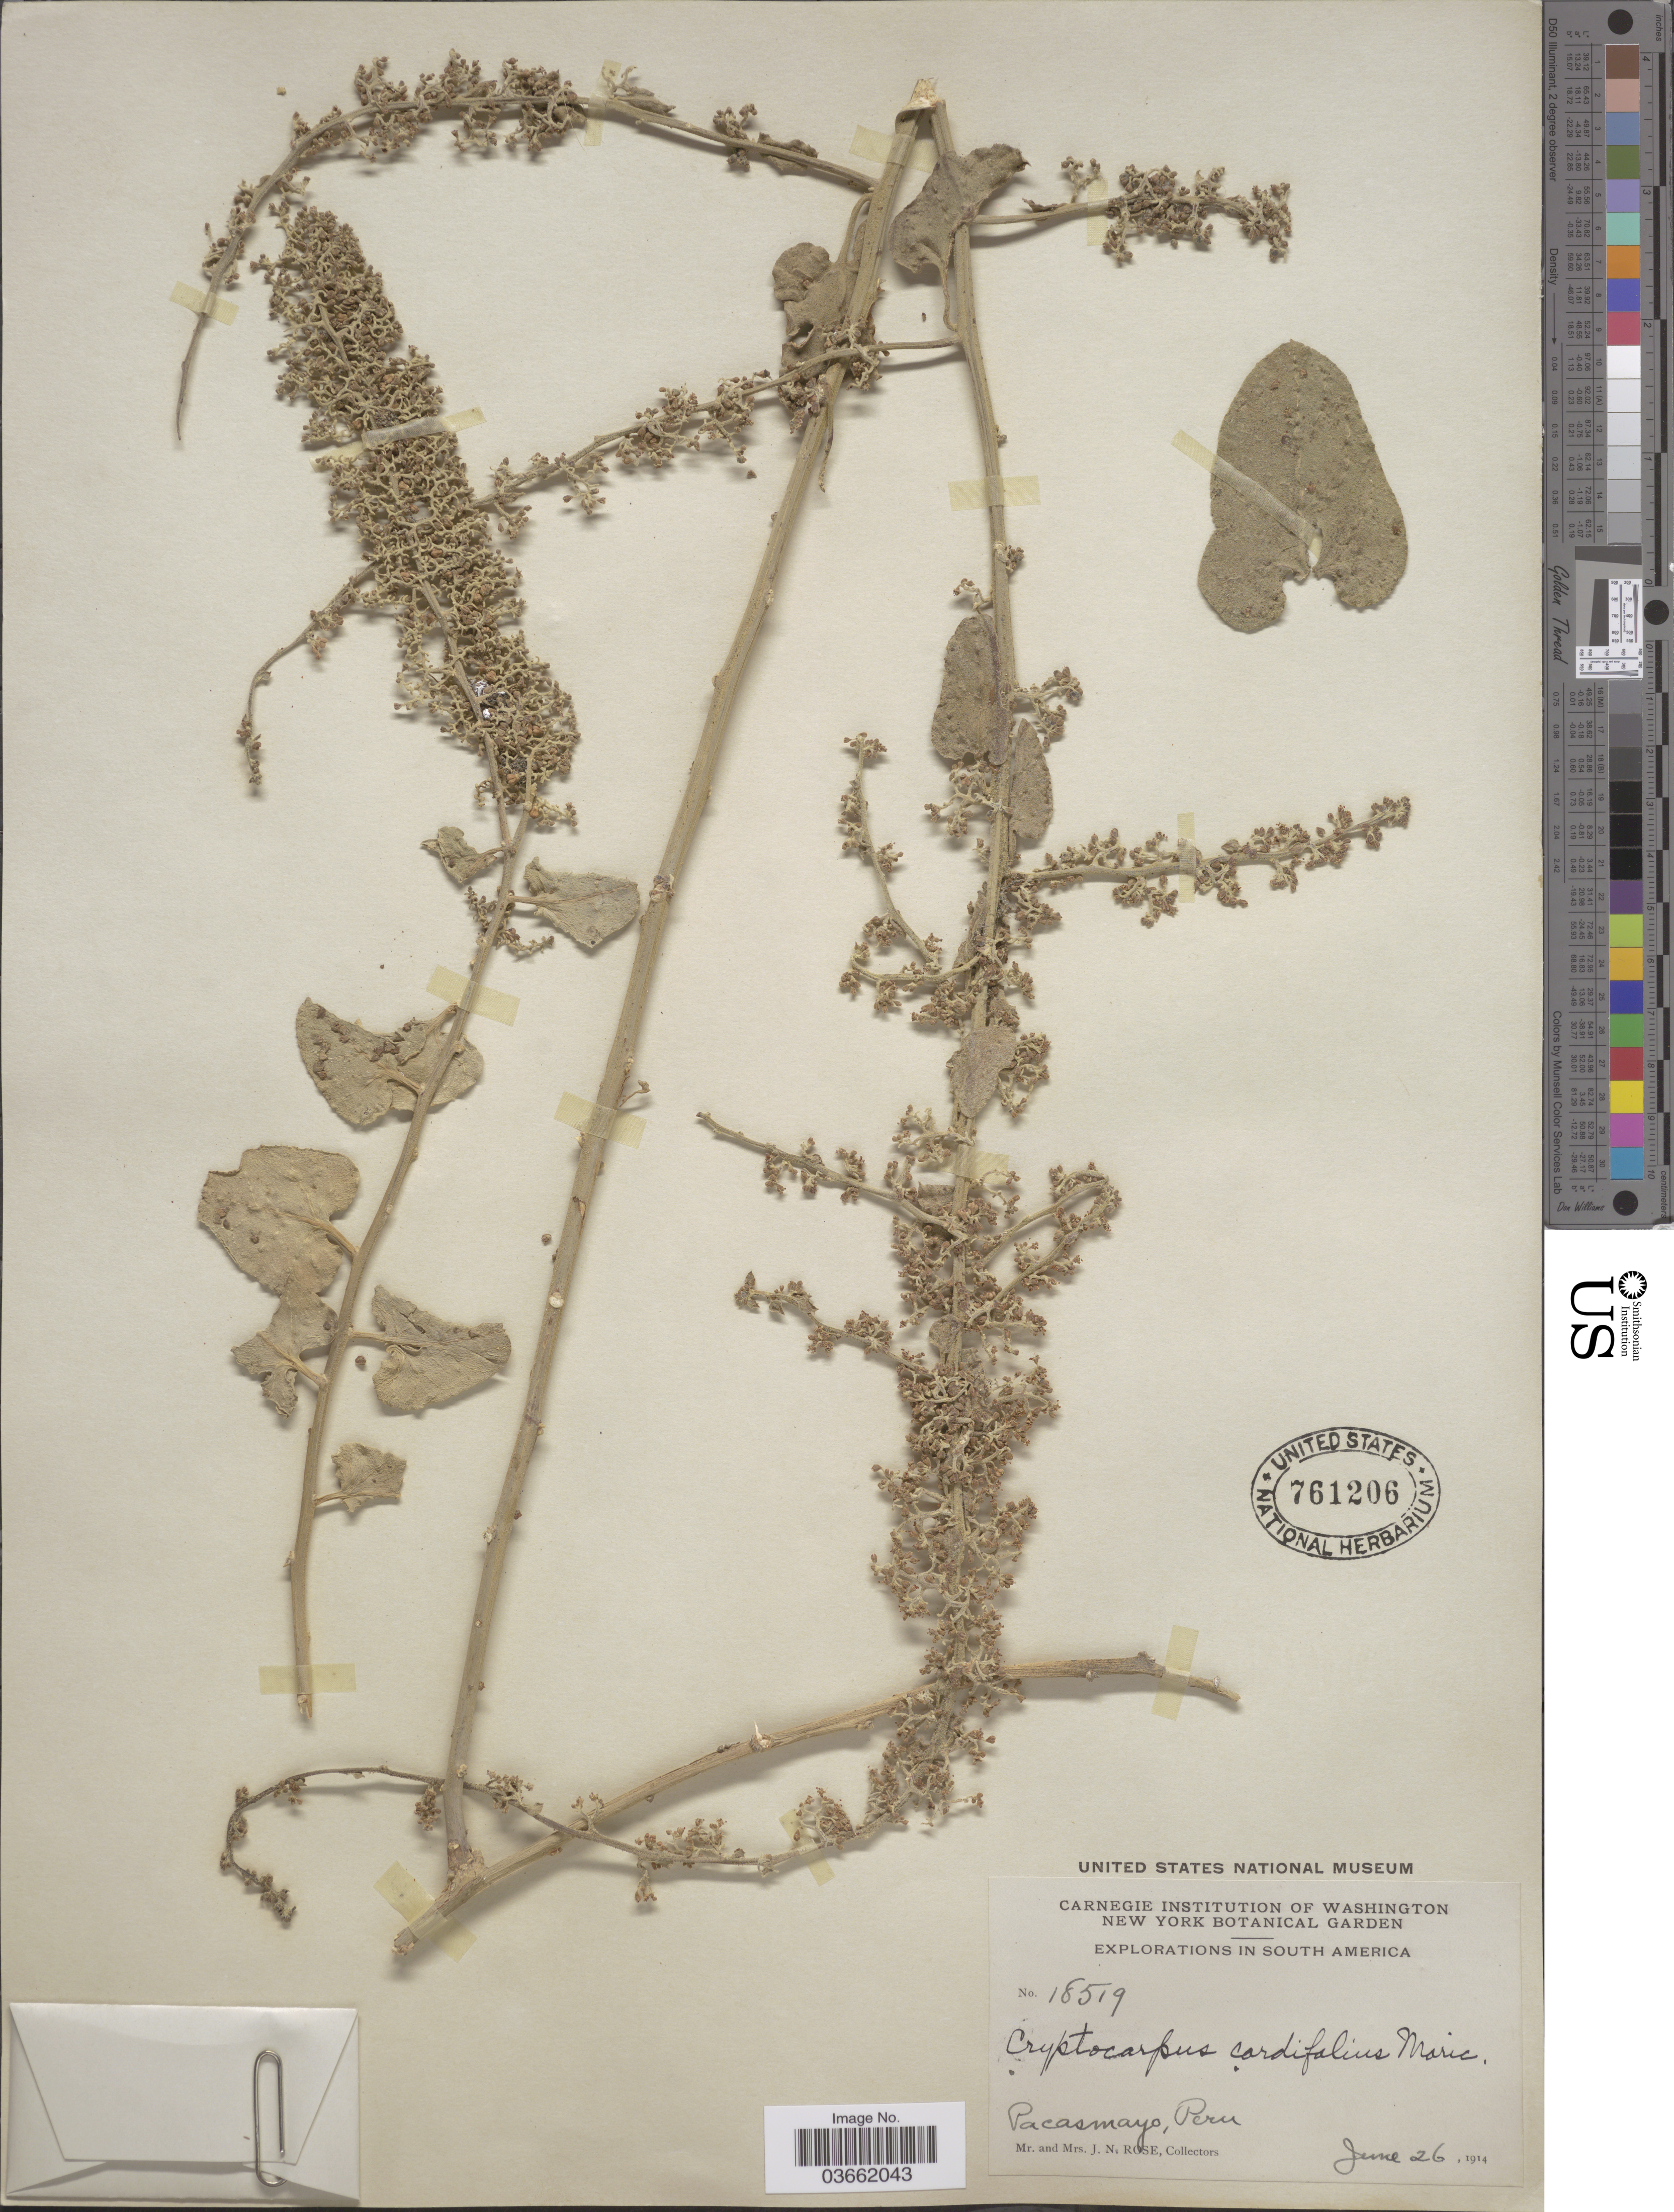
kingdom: Plantae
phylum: Tracheophyta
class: Magnoliopsida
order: Caryophyllales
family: Nyctaginaceae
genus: Cryptocarpus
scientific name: Cryptocarpus pyriformis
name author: Kunth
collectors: J. N. Rose & L. B. Rose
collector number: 18519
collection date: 1914-06-26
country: Peru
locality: Pacasmayo.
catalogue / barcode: US 761206